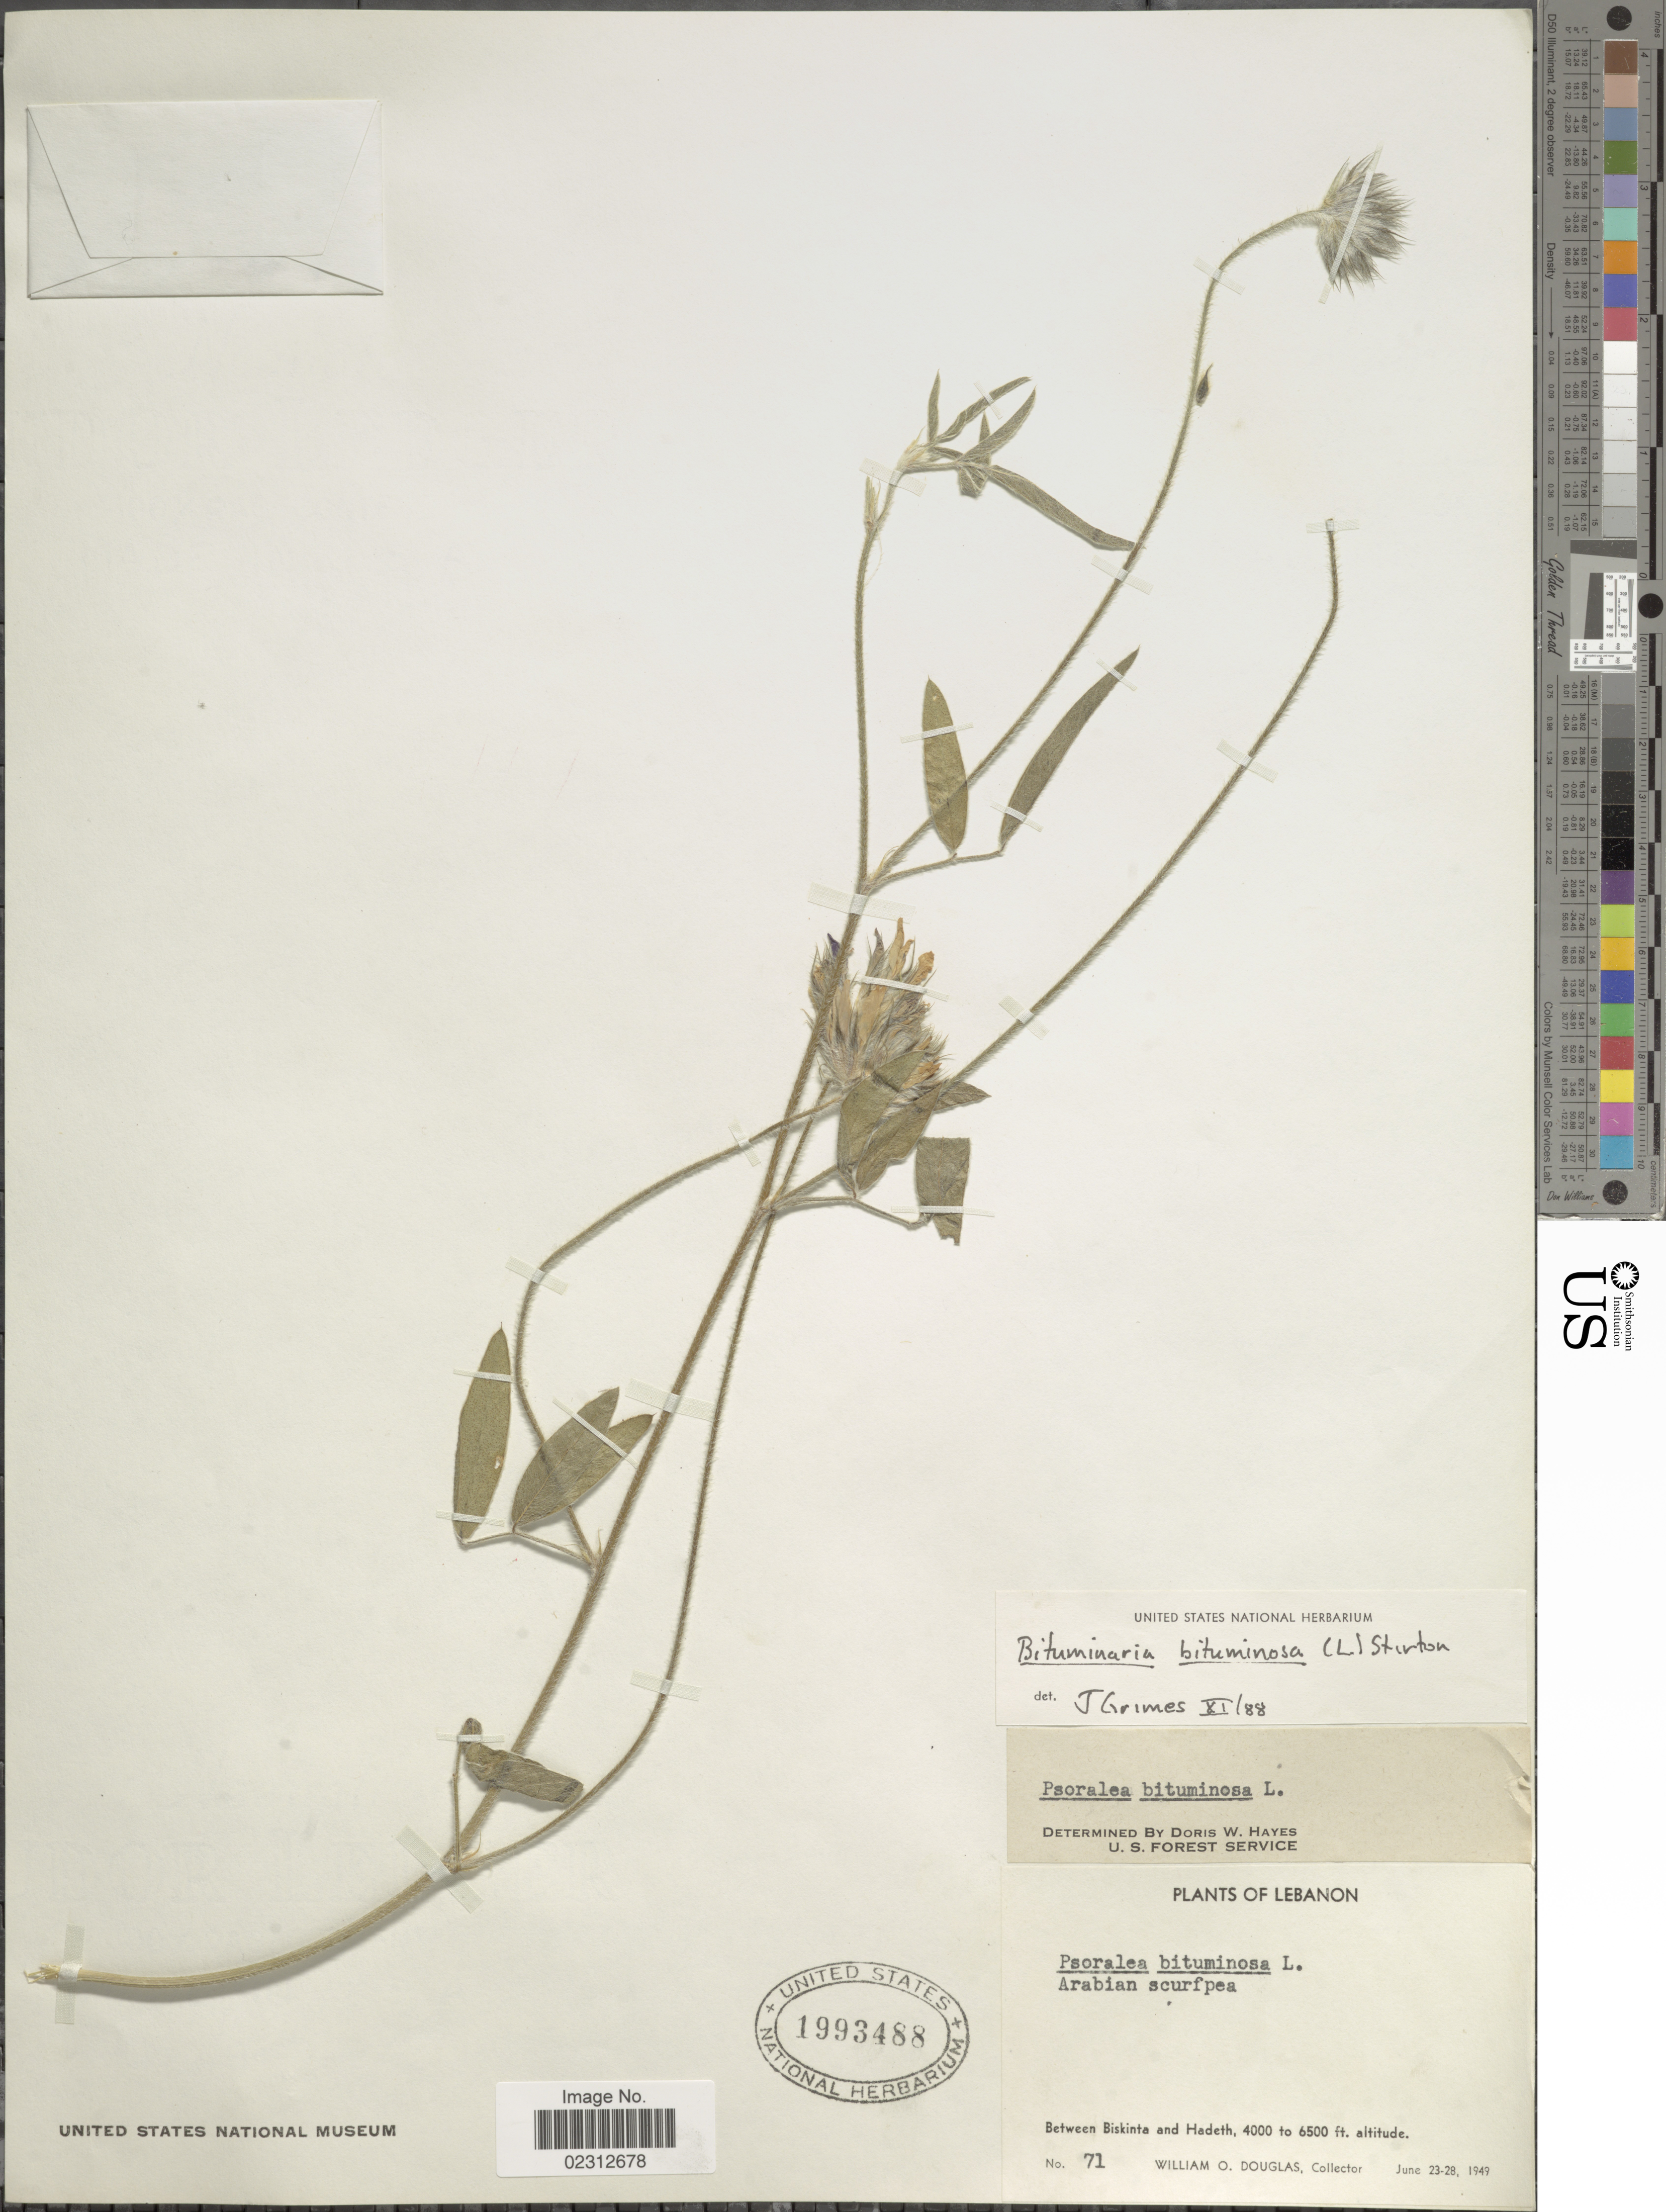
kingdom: Plantae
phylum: Tracheophyta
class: Magnoliopsida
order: Fabales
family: Fabaceae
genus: Bituminaria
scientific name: Bituminaria bituminosa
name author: (L.) C.H. Stirt.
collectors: W. Douglas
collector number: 71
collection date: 1949-06-23/1949-06-28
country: Lebanon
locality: Between Biskinta and Hadeth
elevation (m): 1219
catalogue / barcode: US 1993488